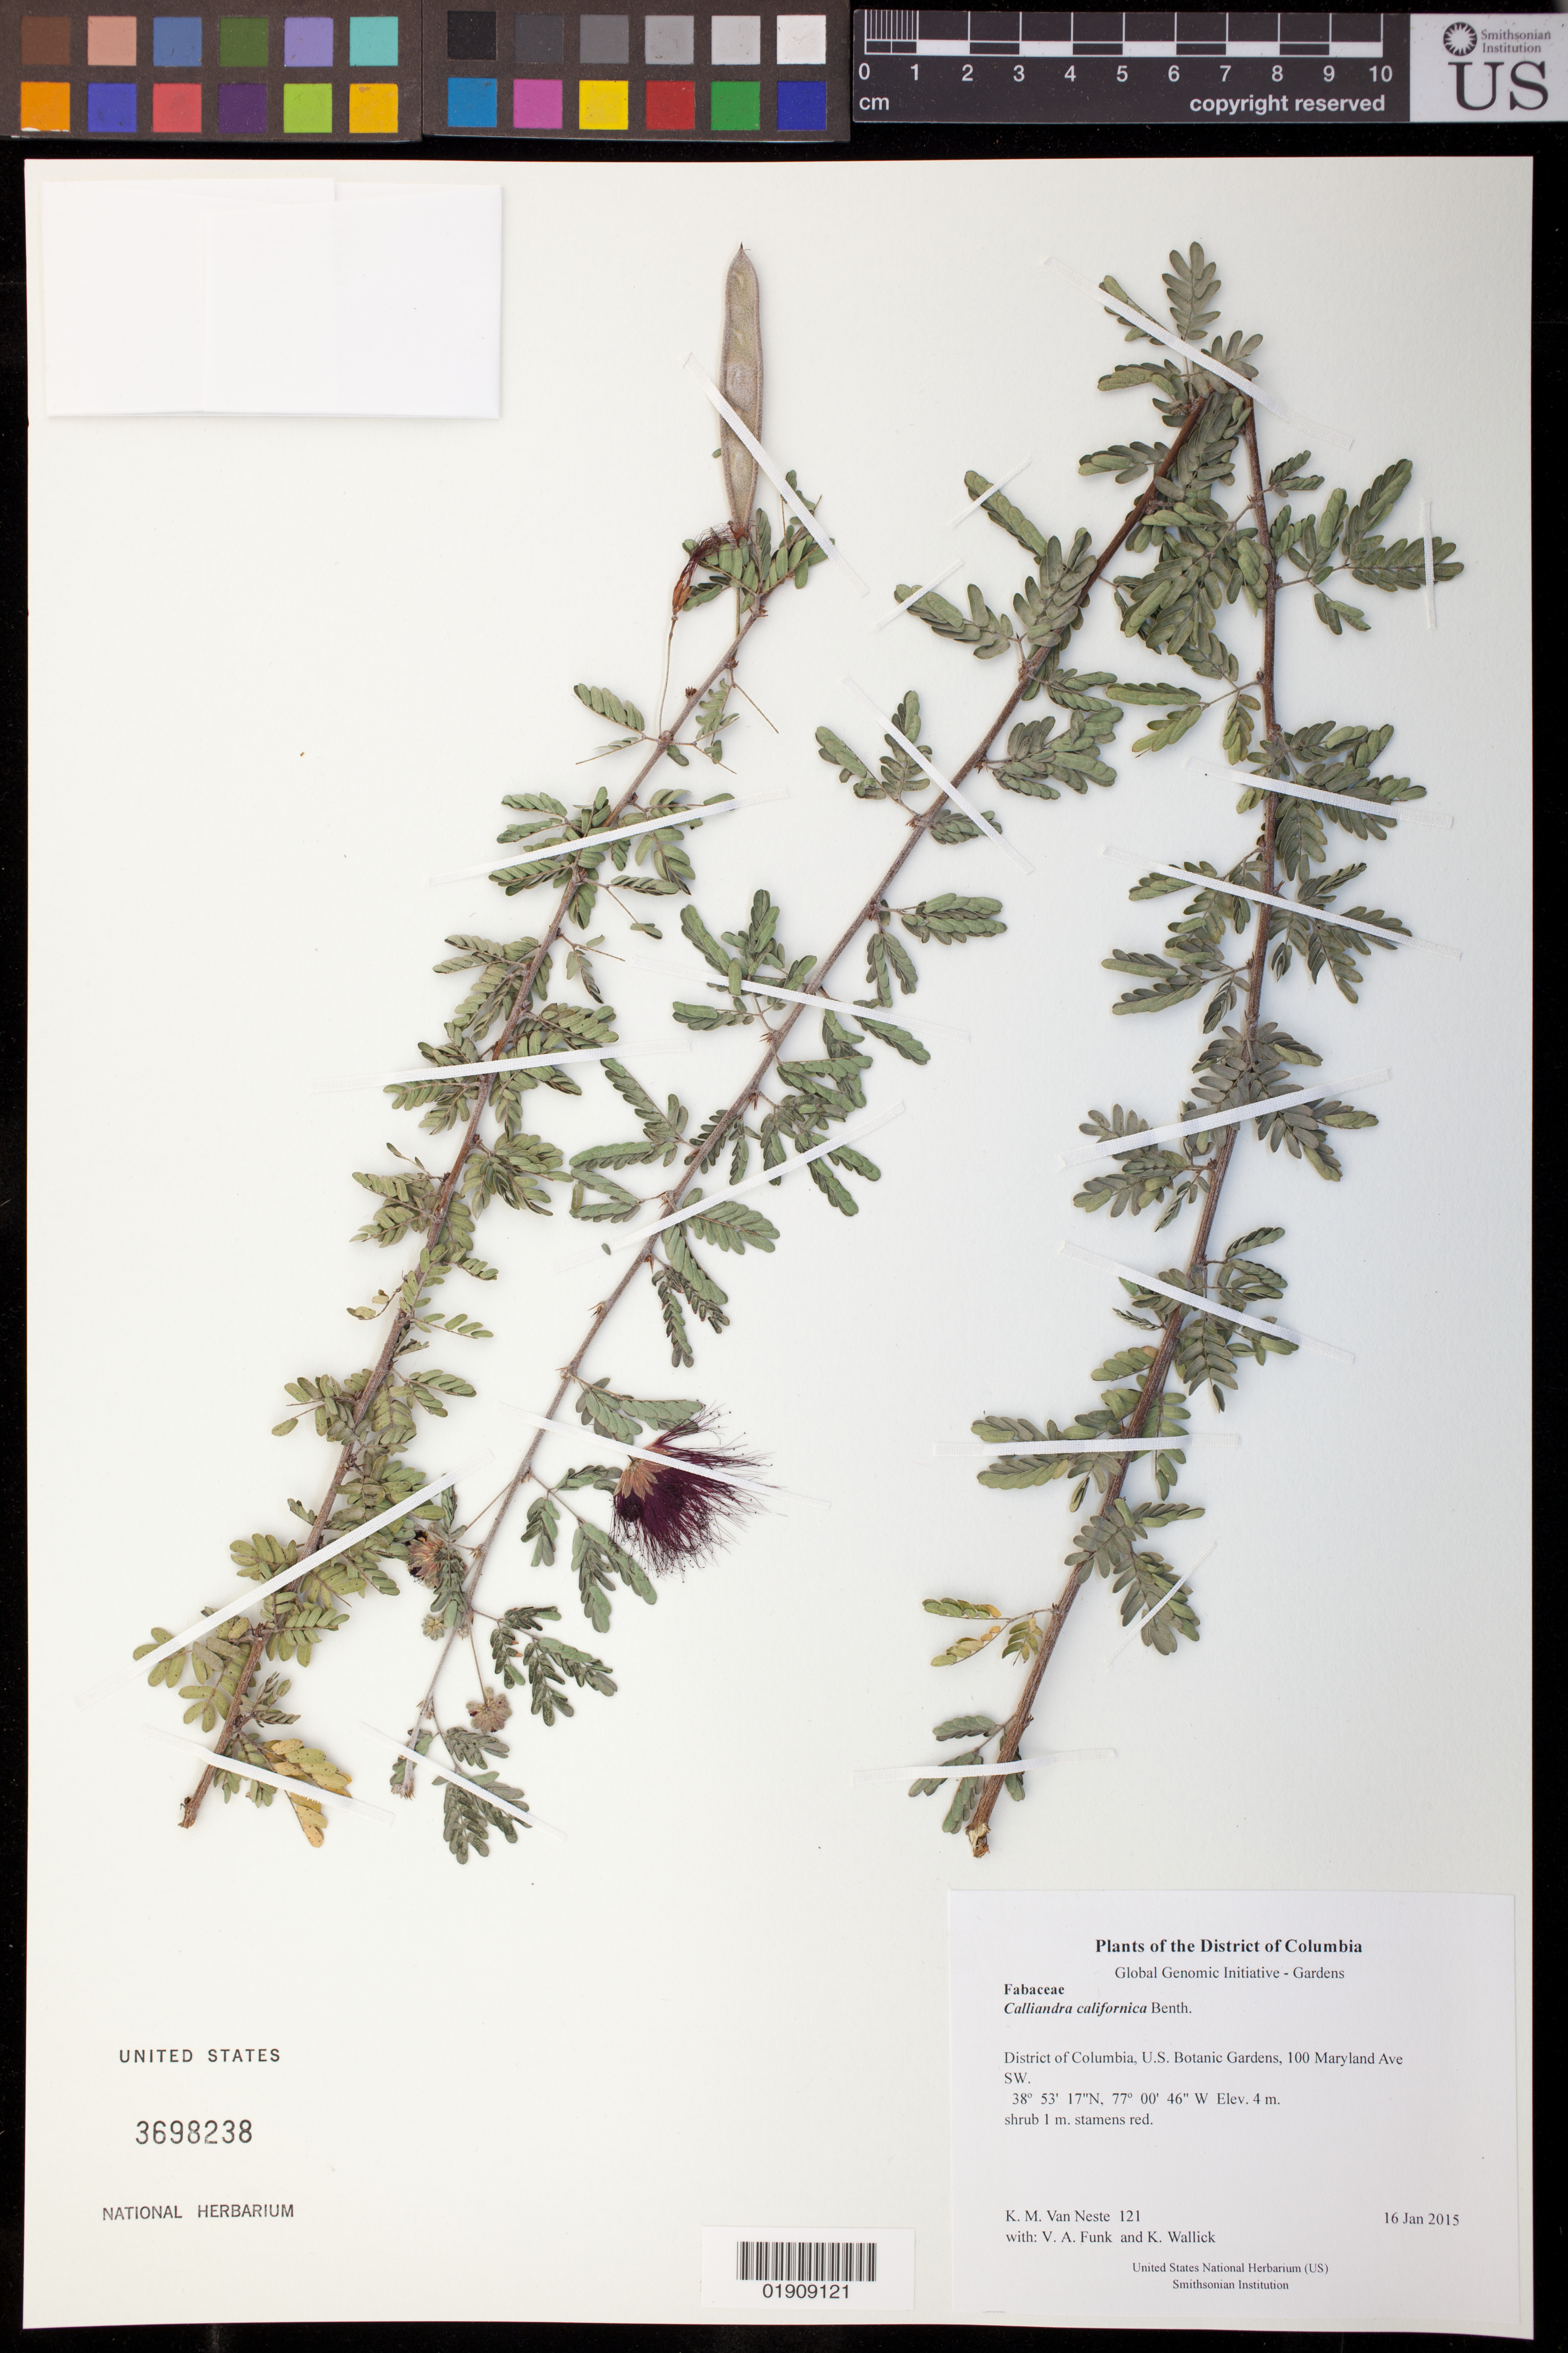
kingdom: Plantae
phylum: Tracheophyta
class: Magnoliopsida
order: Fabales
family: Fabaceae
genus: Calliandra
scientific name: Calliandra californica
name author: Benth.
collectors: K. M. Van Neste, V. Funk & K. Wallick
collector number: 121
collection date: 2015-01-16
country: United States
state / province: District of Columbia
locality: U.S. Botanic Gardens, 100 Maryland Ave SW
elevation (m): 4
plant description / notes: Notes from Kyle Wallick (USBG): Calliandra californica 96-0234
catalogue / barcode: US 3698238